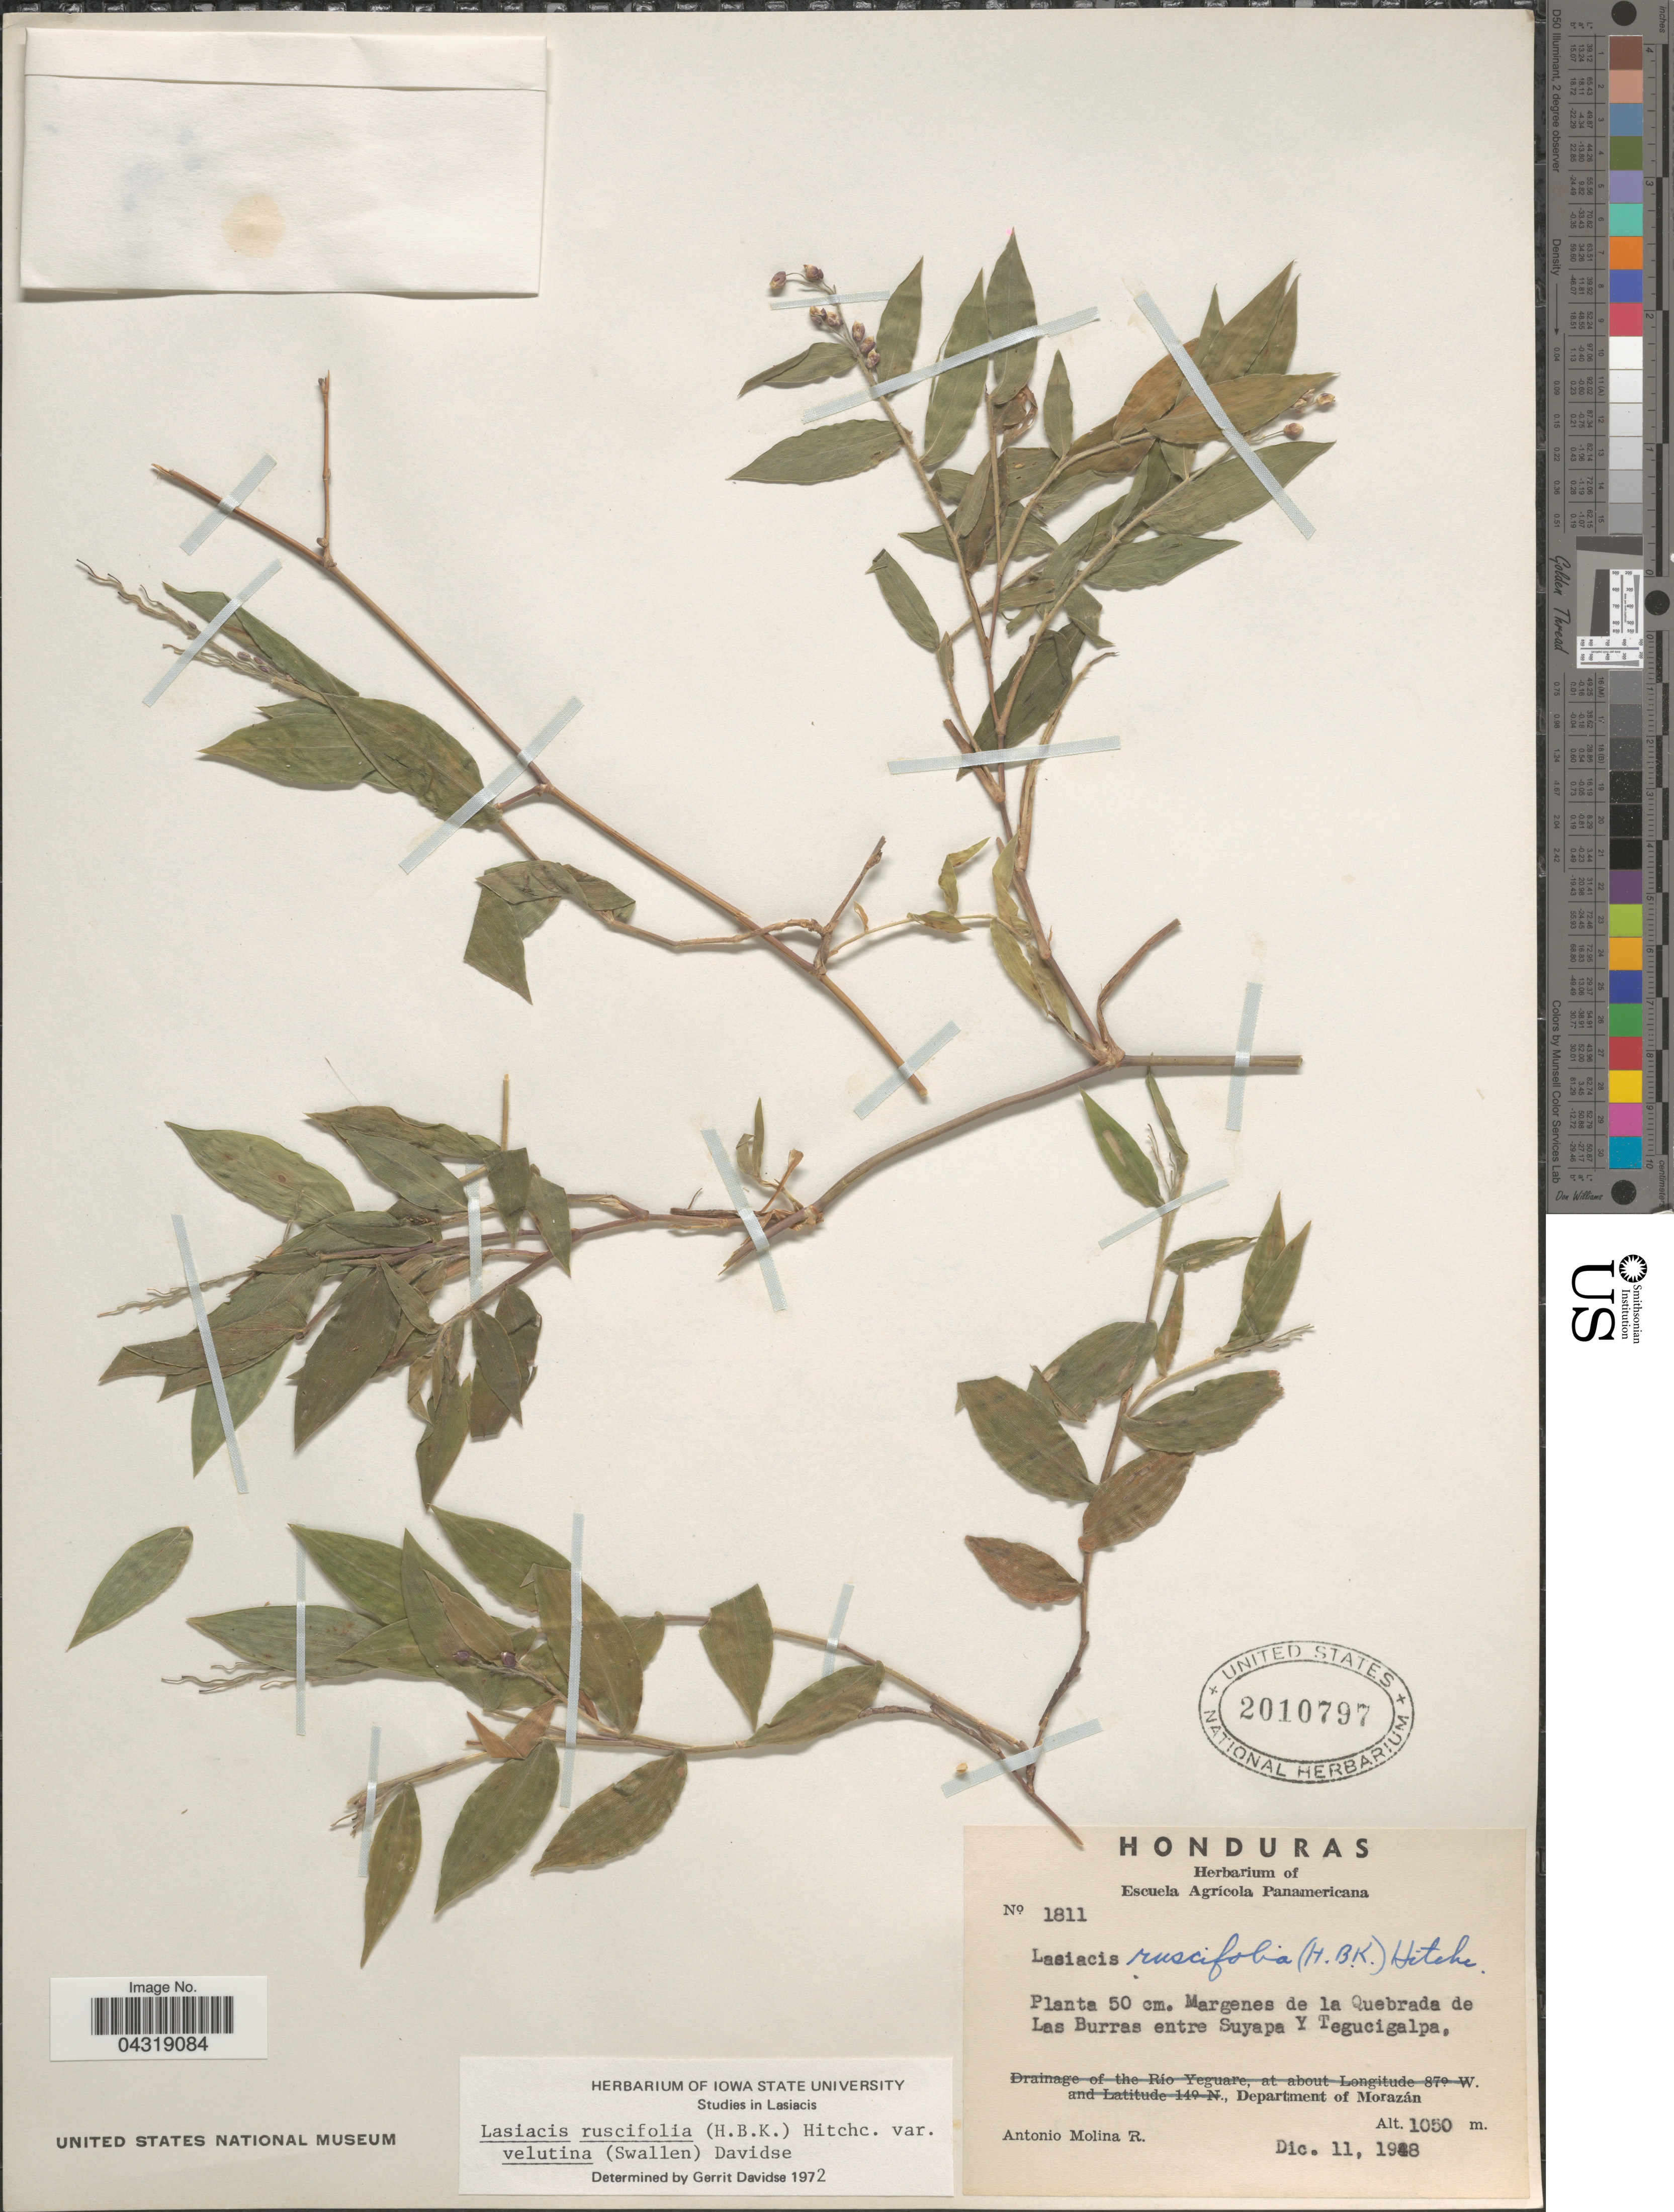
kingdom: Plantae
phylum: Tracheophyta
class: Liliopsida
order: Poales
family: Poaceae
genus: Lasiacis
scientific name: Lasiacis ruscifolia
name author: (Kunth) Hitchc.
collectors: A. Molina R.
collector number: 1811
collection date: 1948-12-11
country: Honduras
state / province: Fco. Morazán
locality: Margenes de la Quebrada de Las Burras entre Suyapa Y Tegucigalpa. Department of Morazán.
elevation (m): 1050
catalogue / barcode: US 2010797